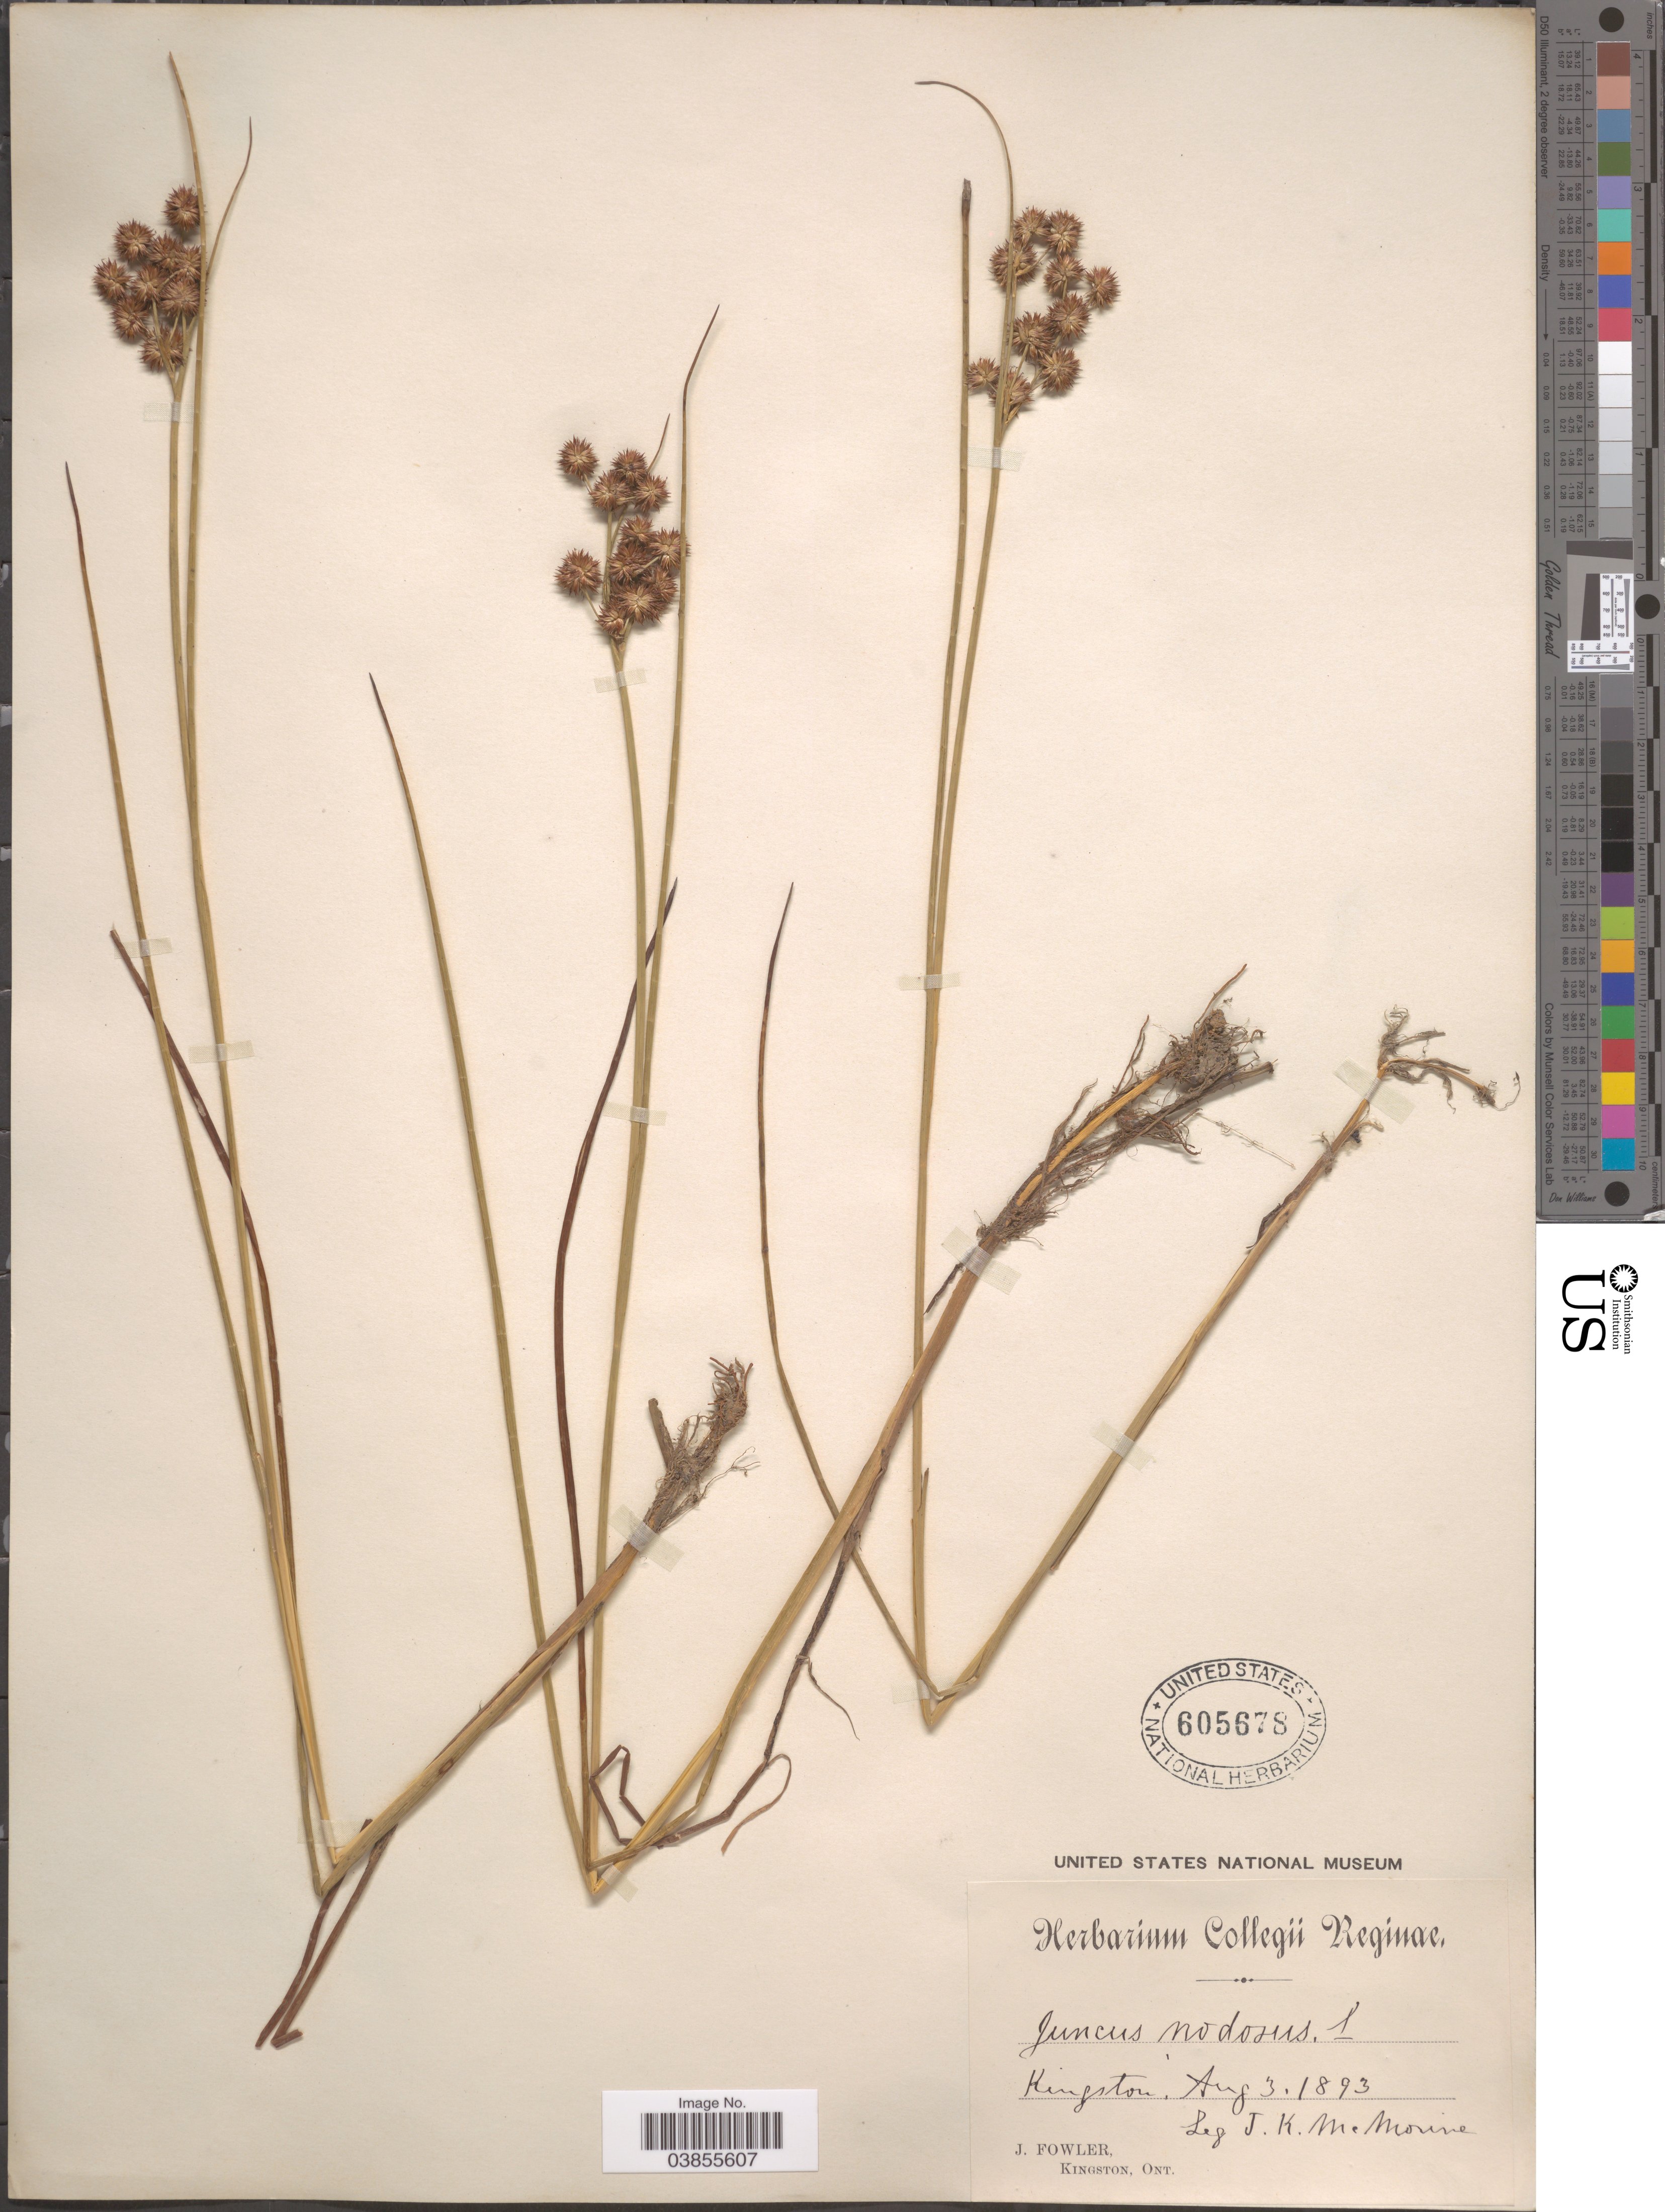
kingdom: Plantae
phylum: Tracheophyta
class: Liliopsida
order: Poales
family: Juncaceae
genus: Juncus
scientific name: Juncus nodosus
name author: L.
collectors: J. McMorine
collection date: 1893-08-03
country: Canada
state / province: Ontario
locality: Kingston.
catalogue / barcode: US 605678